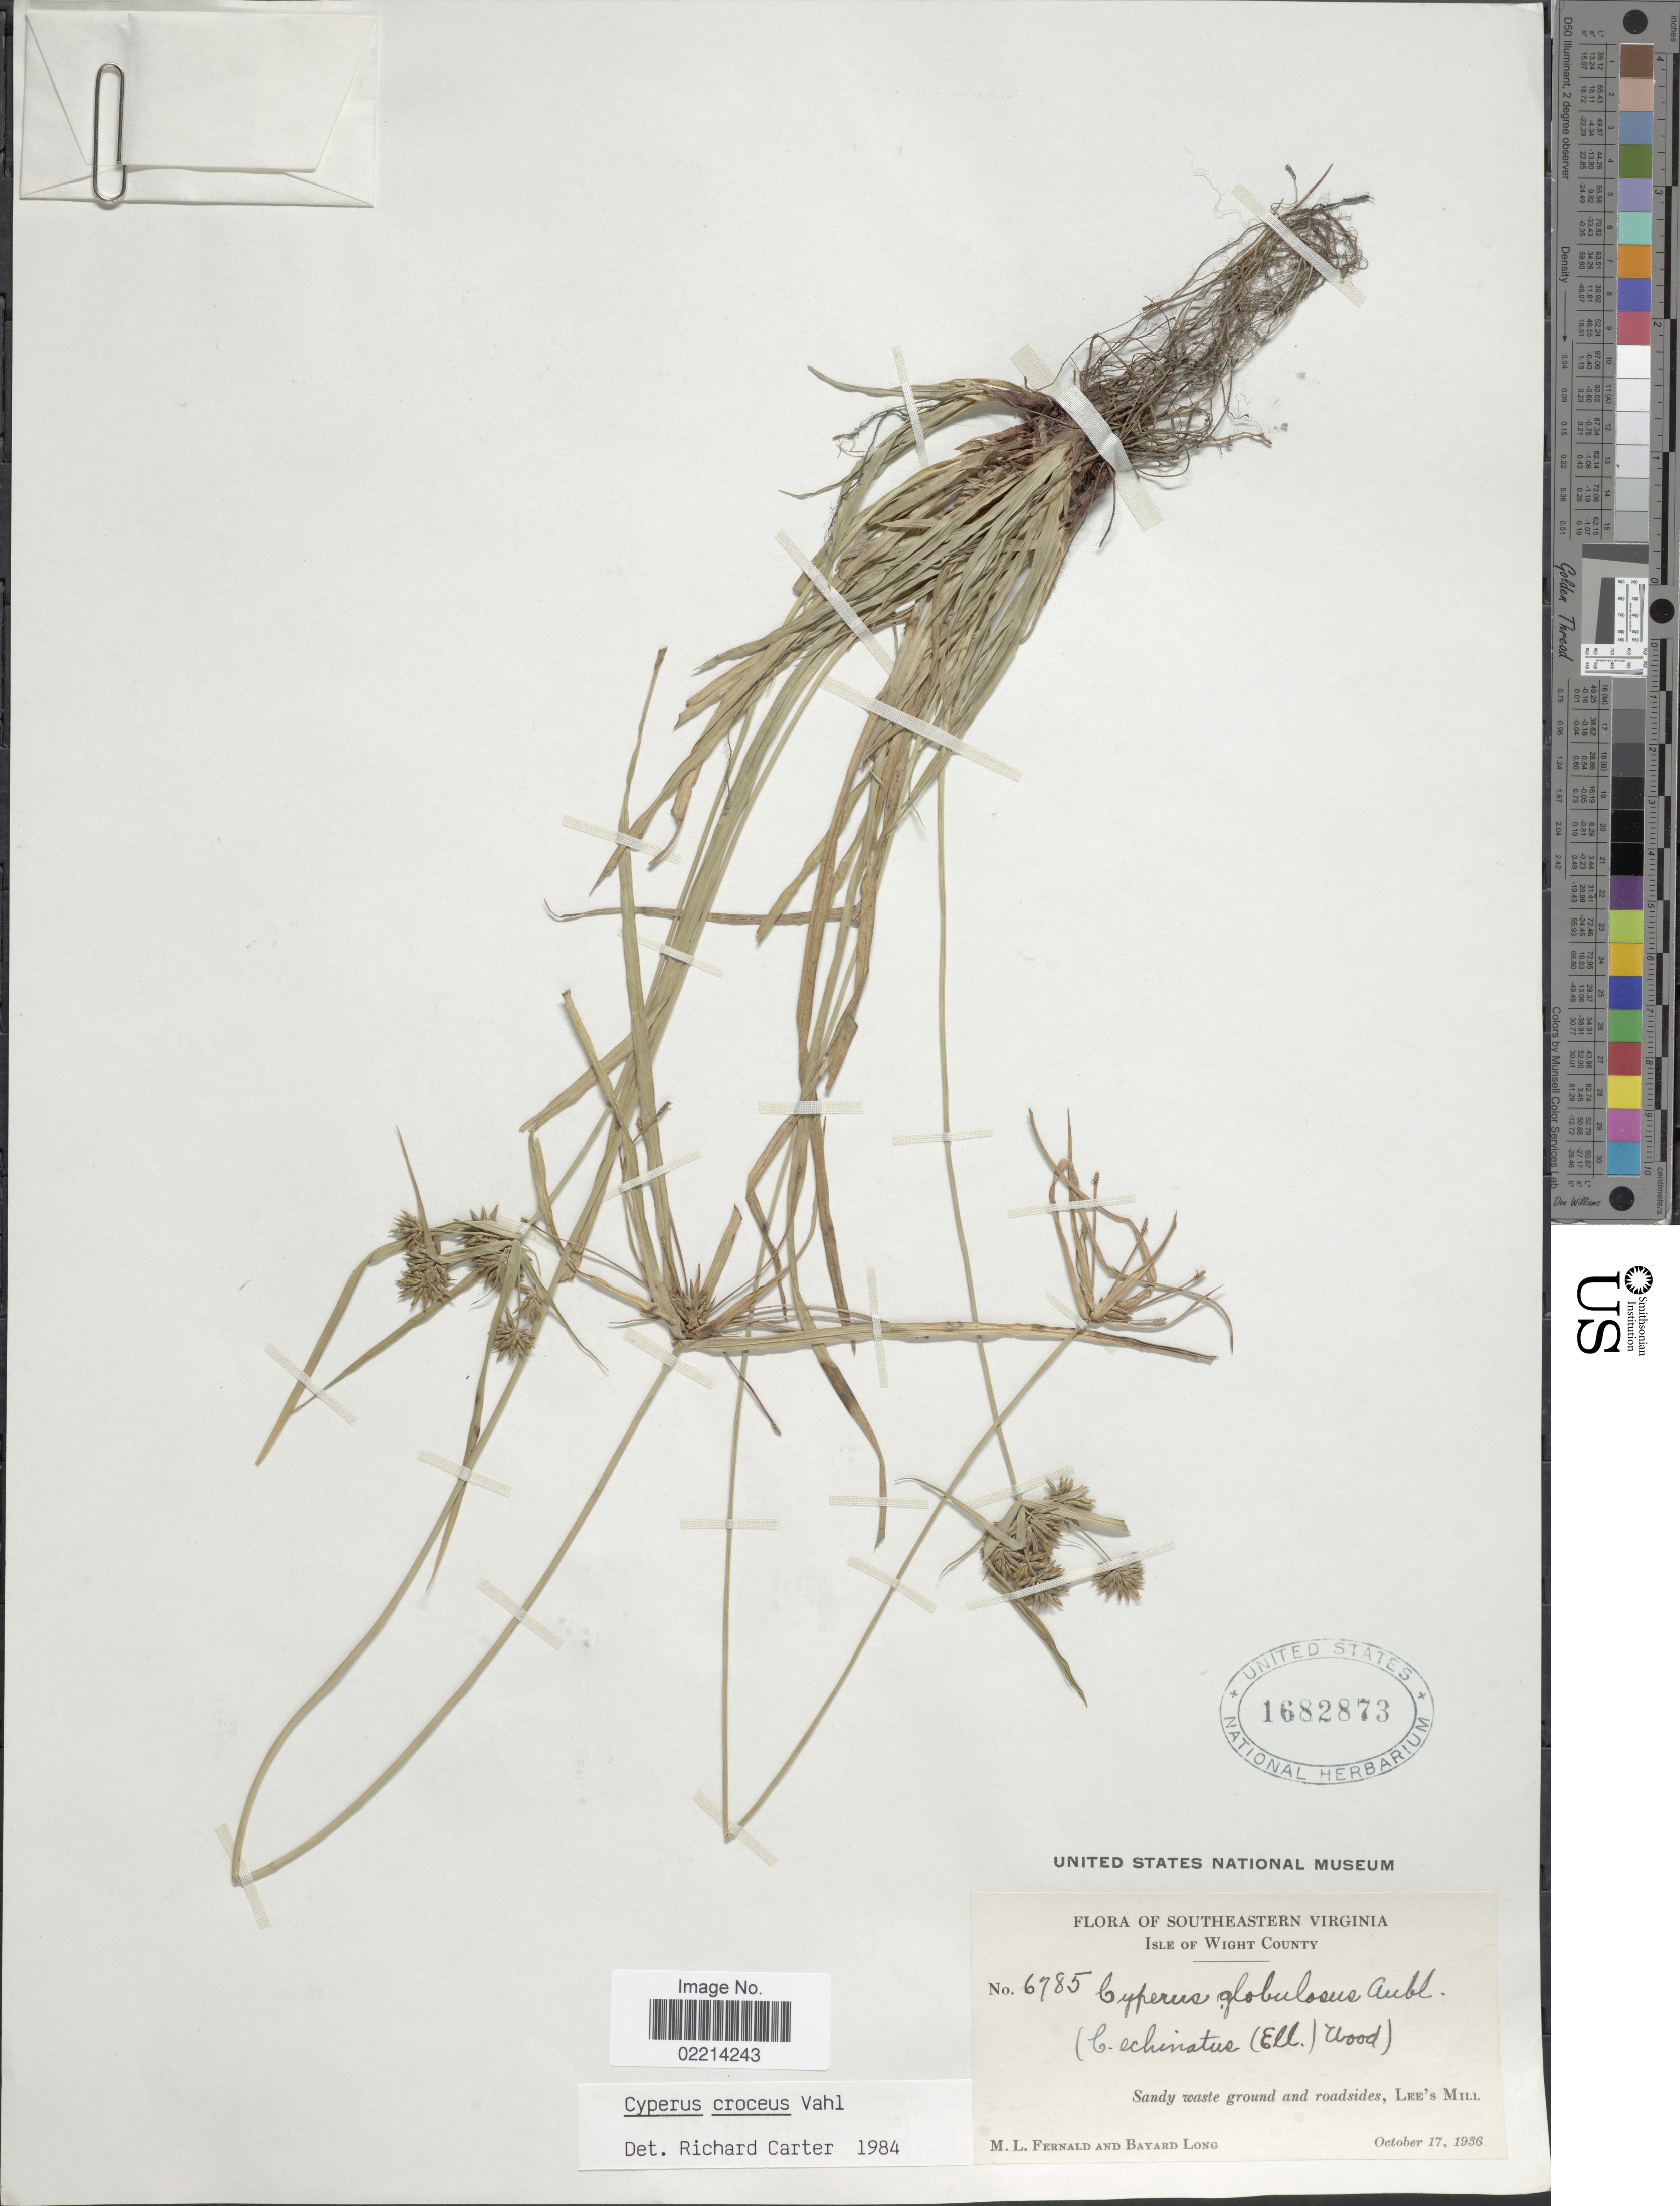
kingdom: Plantae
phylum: Tracheophyta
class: Liliopsida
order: Poales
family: Cyperaceae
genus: Cyperus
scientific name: Cyperus croceus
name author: Vahl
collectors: M. L. Fernald & B. Long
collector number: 6785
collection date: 1936-10-17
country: United States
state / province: Virginia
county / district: Isle of Wight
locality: Southwestern Virginia, Isle of Wight County, Sandy waste ground and roadsides, Lee's Mill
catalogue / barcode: US 1682873